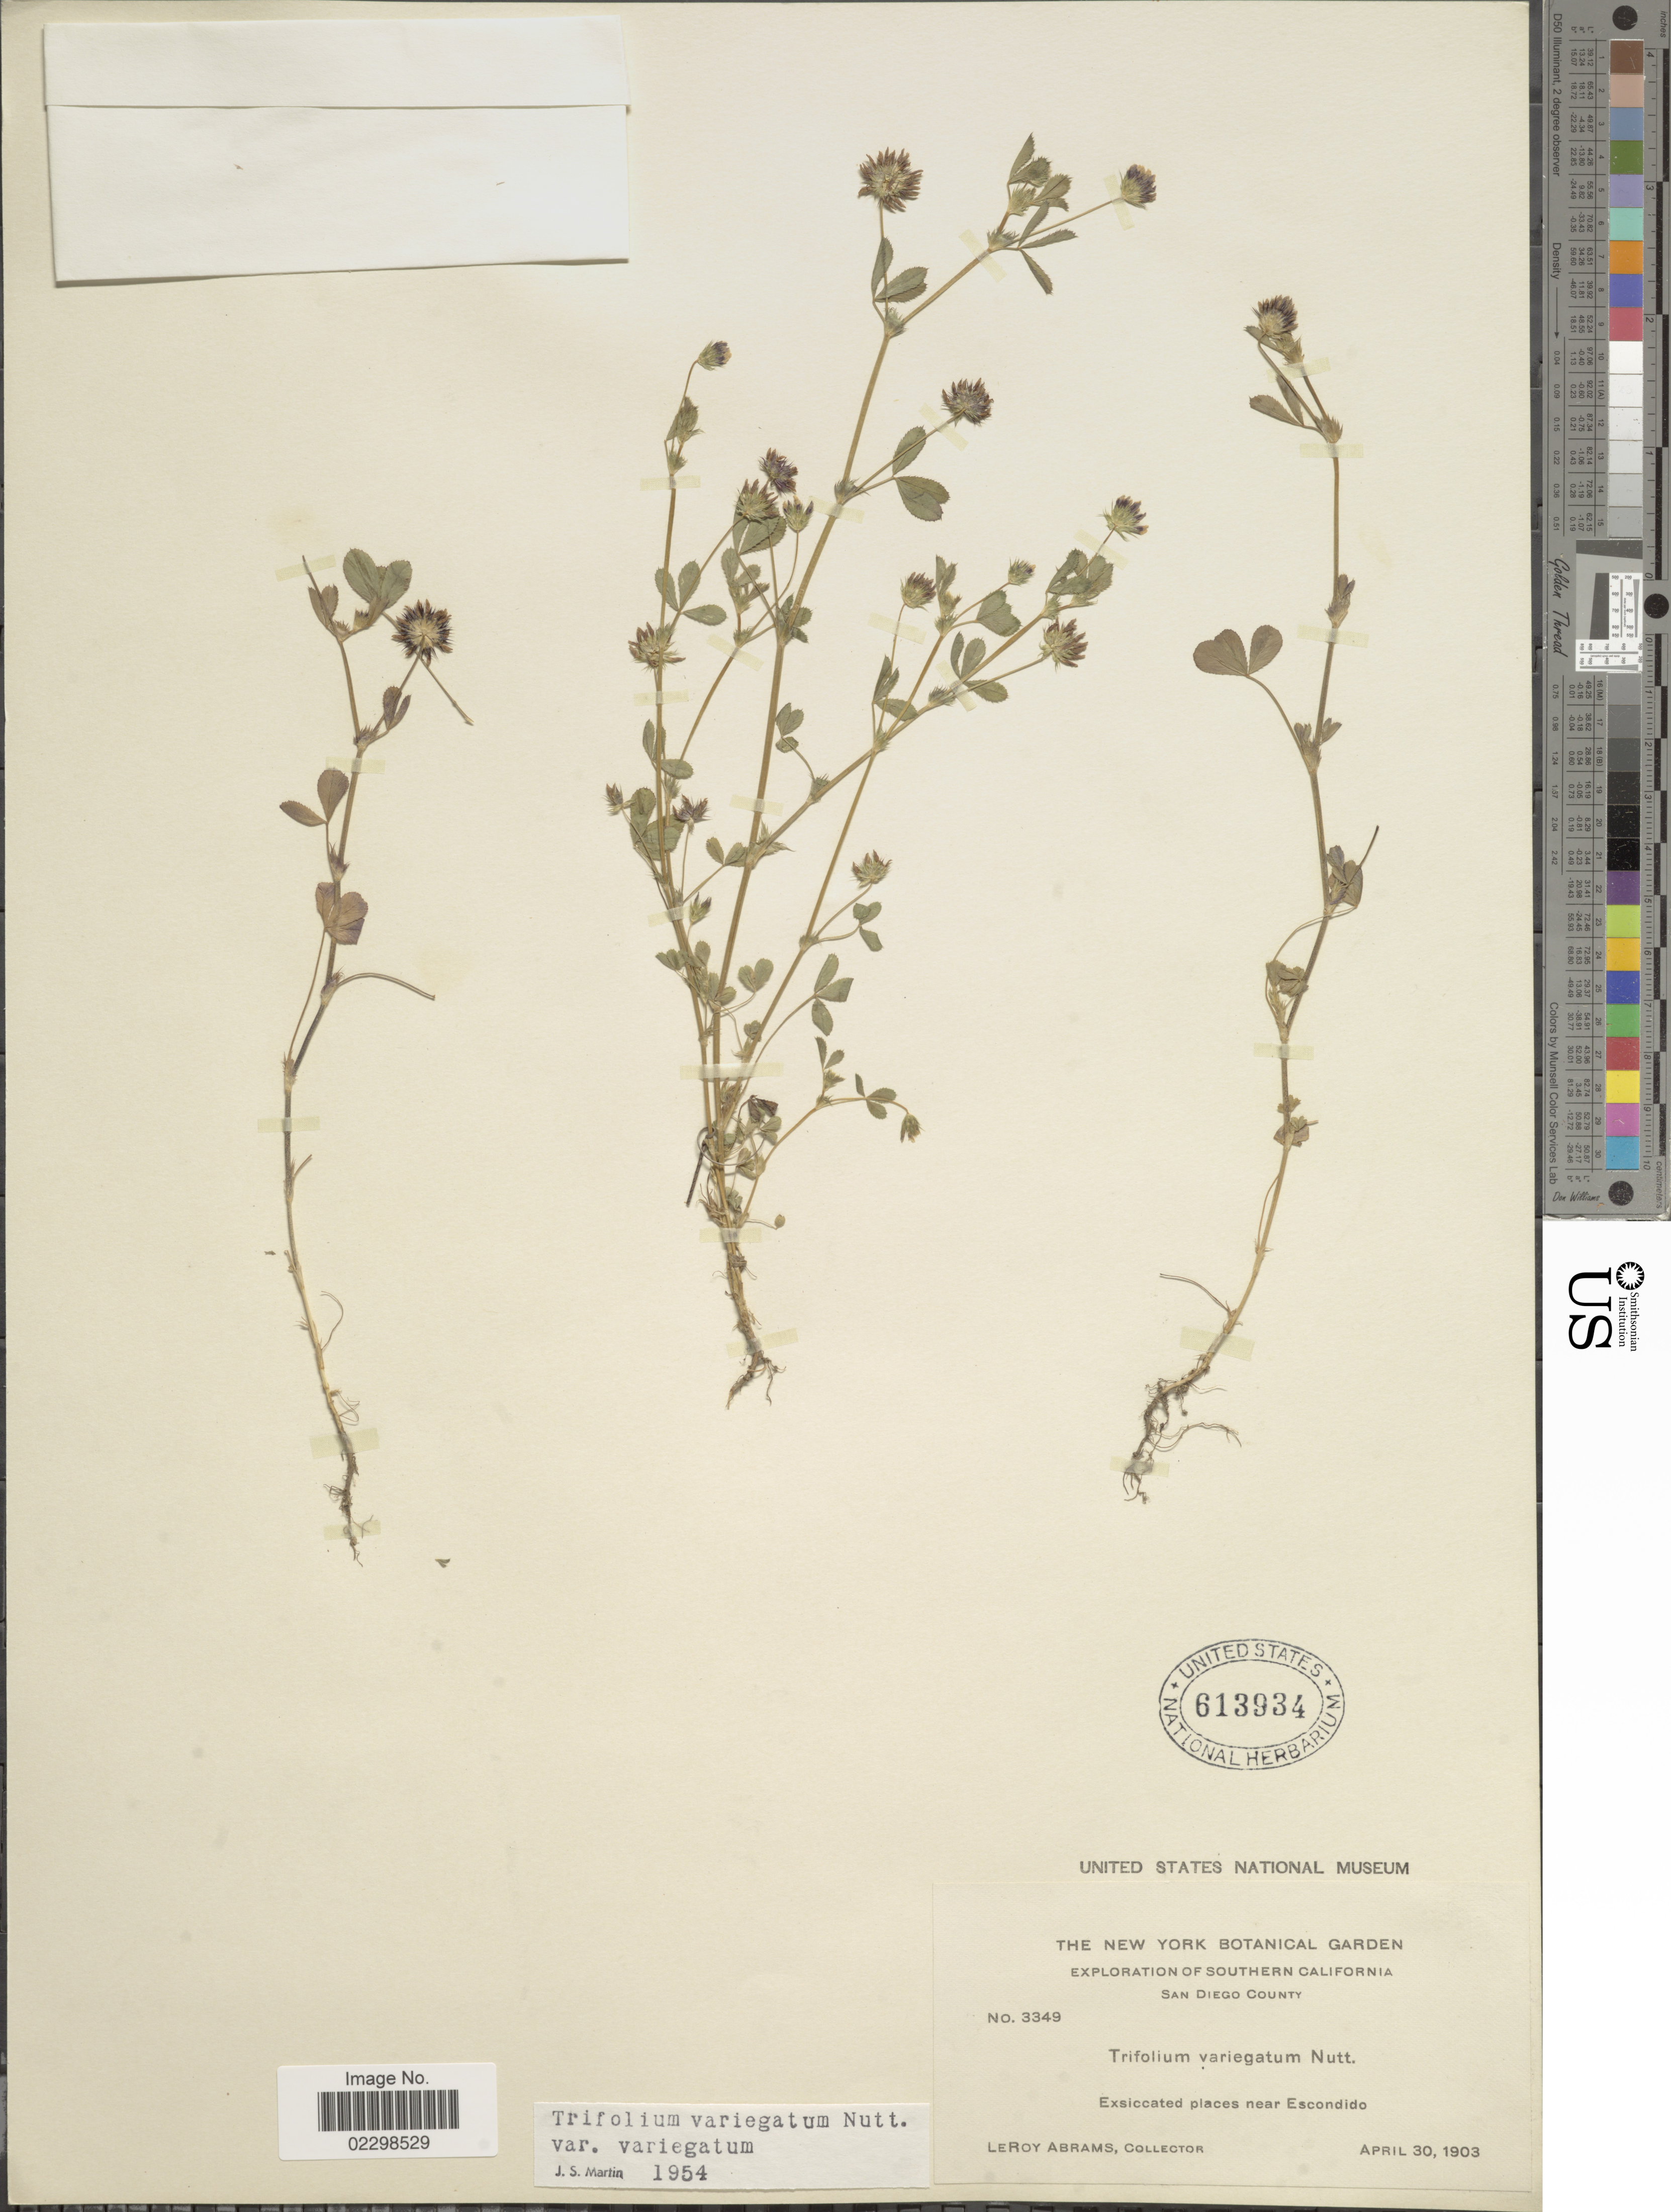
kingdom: Plantae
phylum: Tracheophyta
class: Magnoliopsida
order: Fabales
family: Fabaceae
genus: Trifolium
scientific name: Trifolium variegatum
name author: Nutt.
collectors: L. Abrams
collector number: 3349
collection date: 1903-04-30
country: United States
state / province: California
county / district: San Diego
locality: Southern California, San Diego County, near Escondido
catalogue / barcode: US 613934